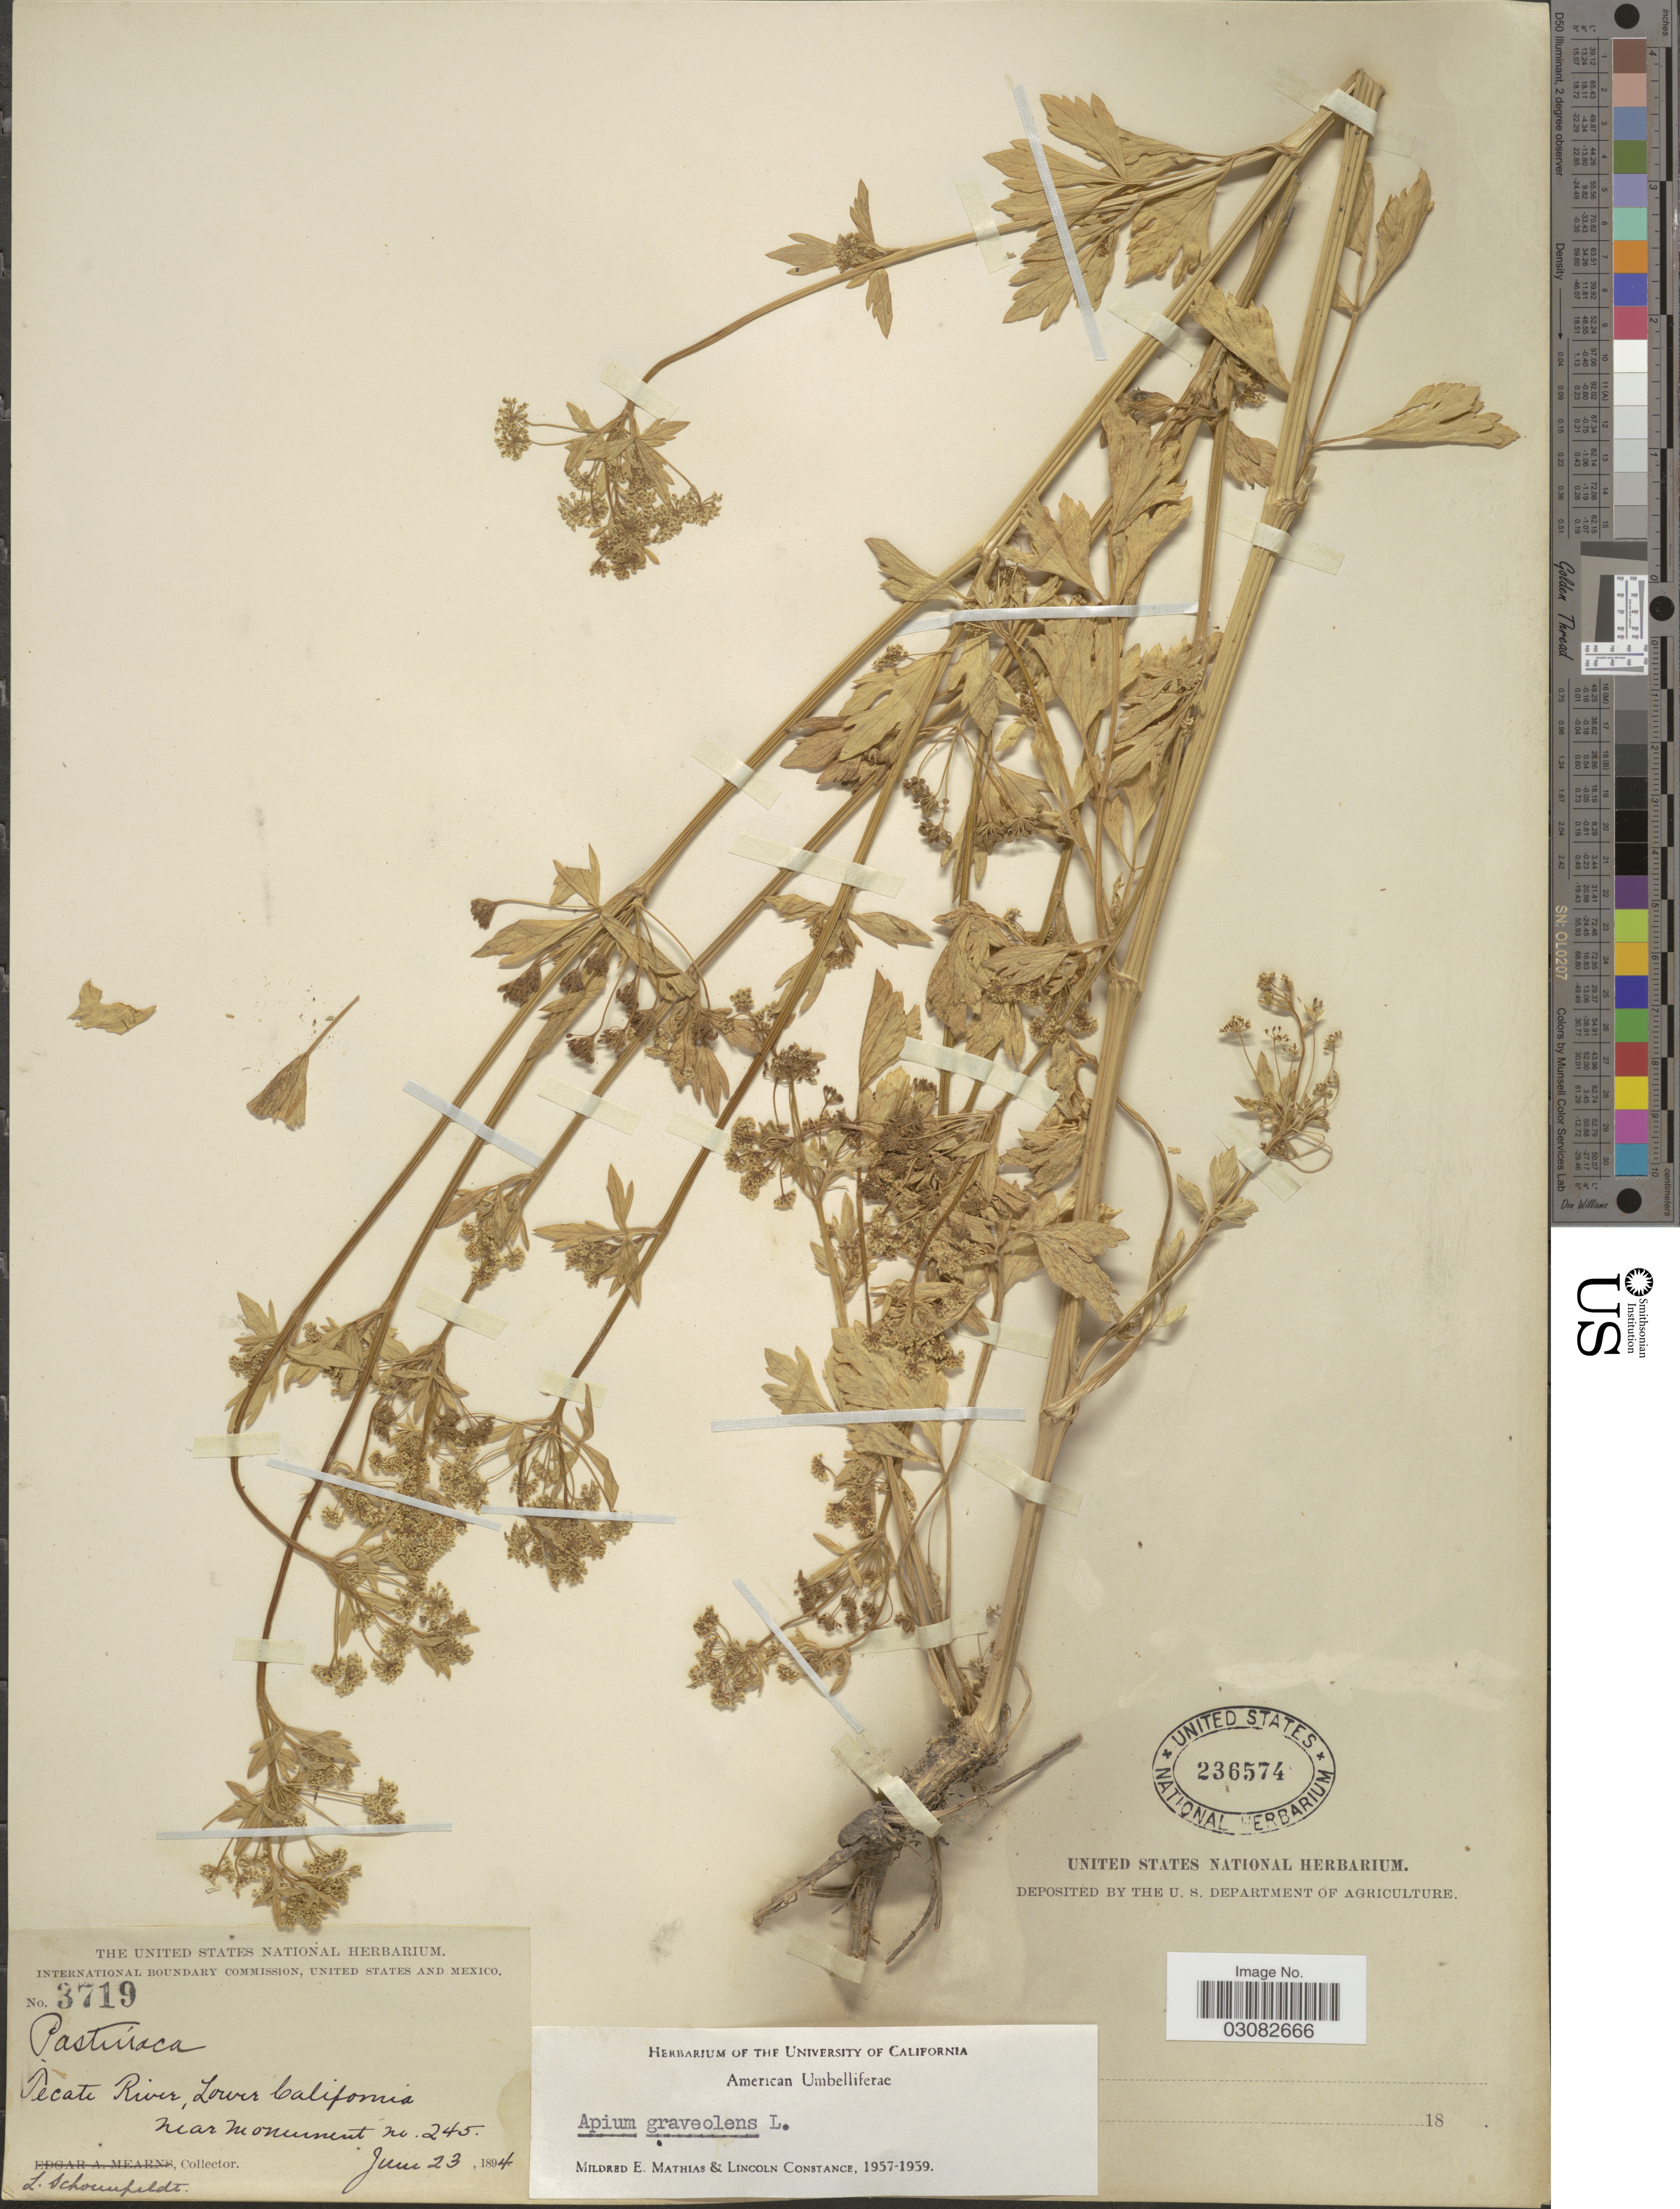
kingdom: Plantae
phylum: Tracheophyta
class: Magnoliopsida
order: Apiales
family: Apiaceae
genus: Apium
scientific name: Apium graveolens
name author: L.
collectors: L. Schounfeldt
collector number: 3719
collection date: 1894-06-23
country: Mexico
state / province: Baja California Norte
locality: Tecate River, Lower California near Monument no. 245.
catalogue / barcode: US 236574